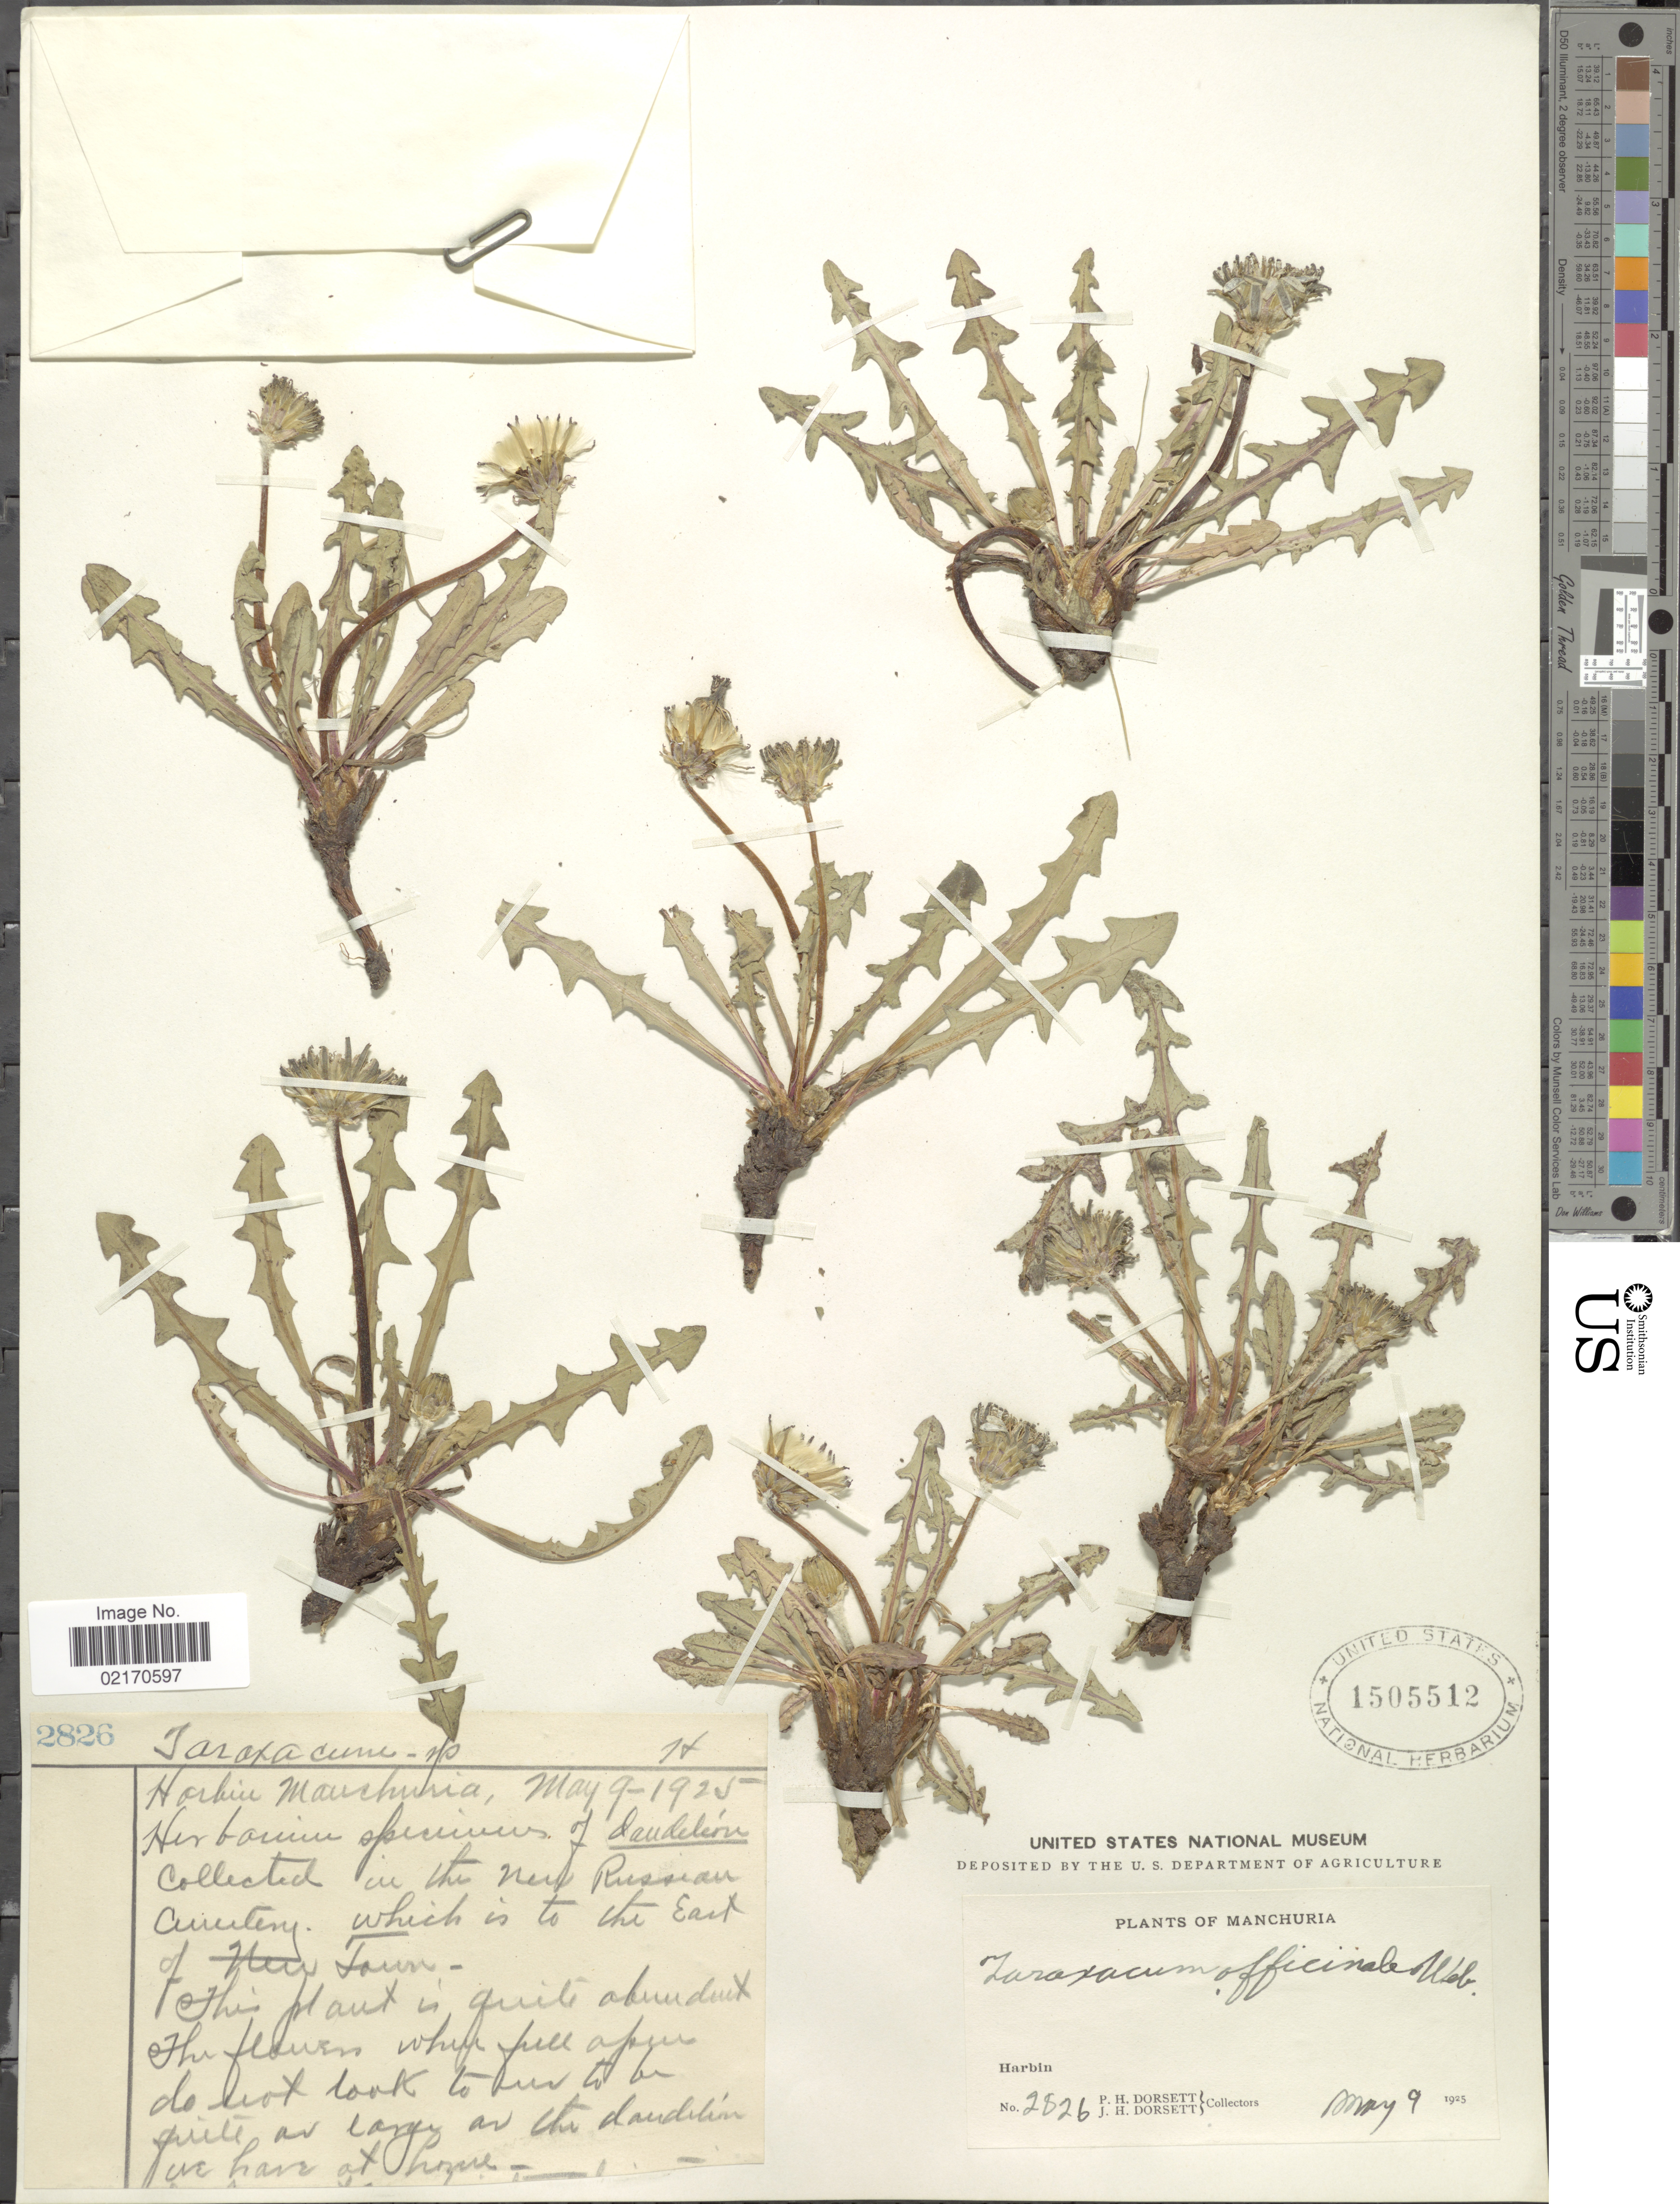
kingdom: Plantae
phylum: Tracheophyta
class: Magnoliopsida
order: Asterales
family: Asteraceae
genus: Taraxacum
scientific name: Taraxacum officinale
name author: G.H. Weber ex F.H. Wigg.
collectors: P. H. Dorsett & J. Dorsett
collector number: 2826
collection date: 1925-05-09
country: China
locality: Harbin Manchuria, New Russian County, which is to the east of Town.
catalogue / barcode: US 1505512